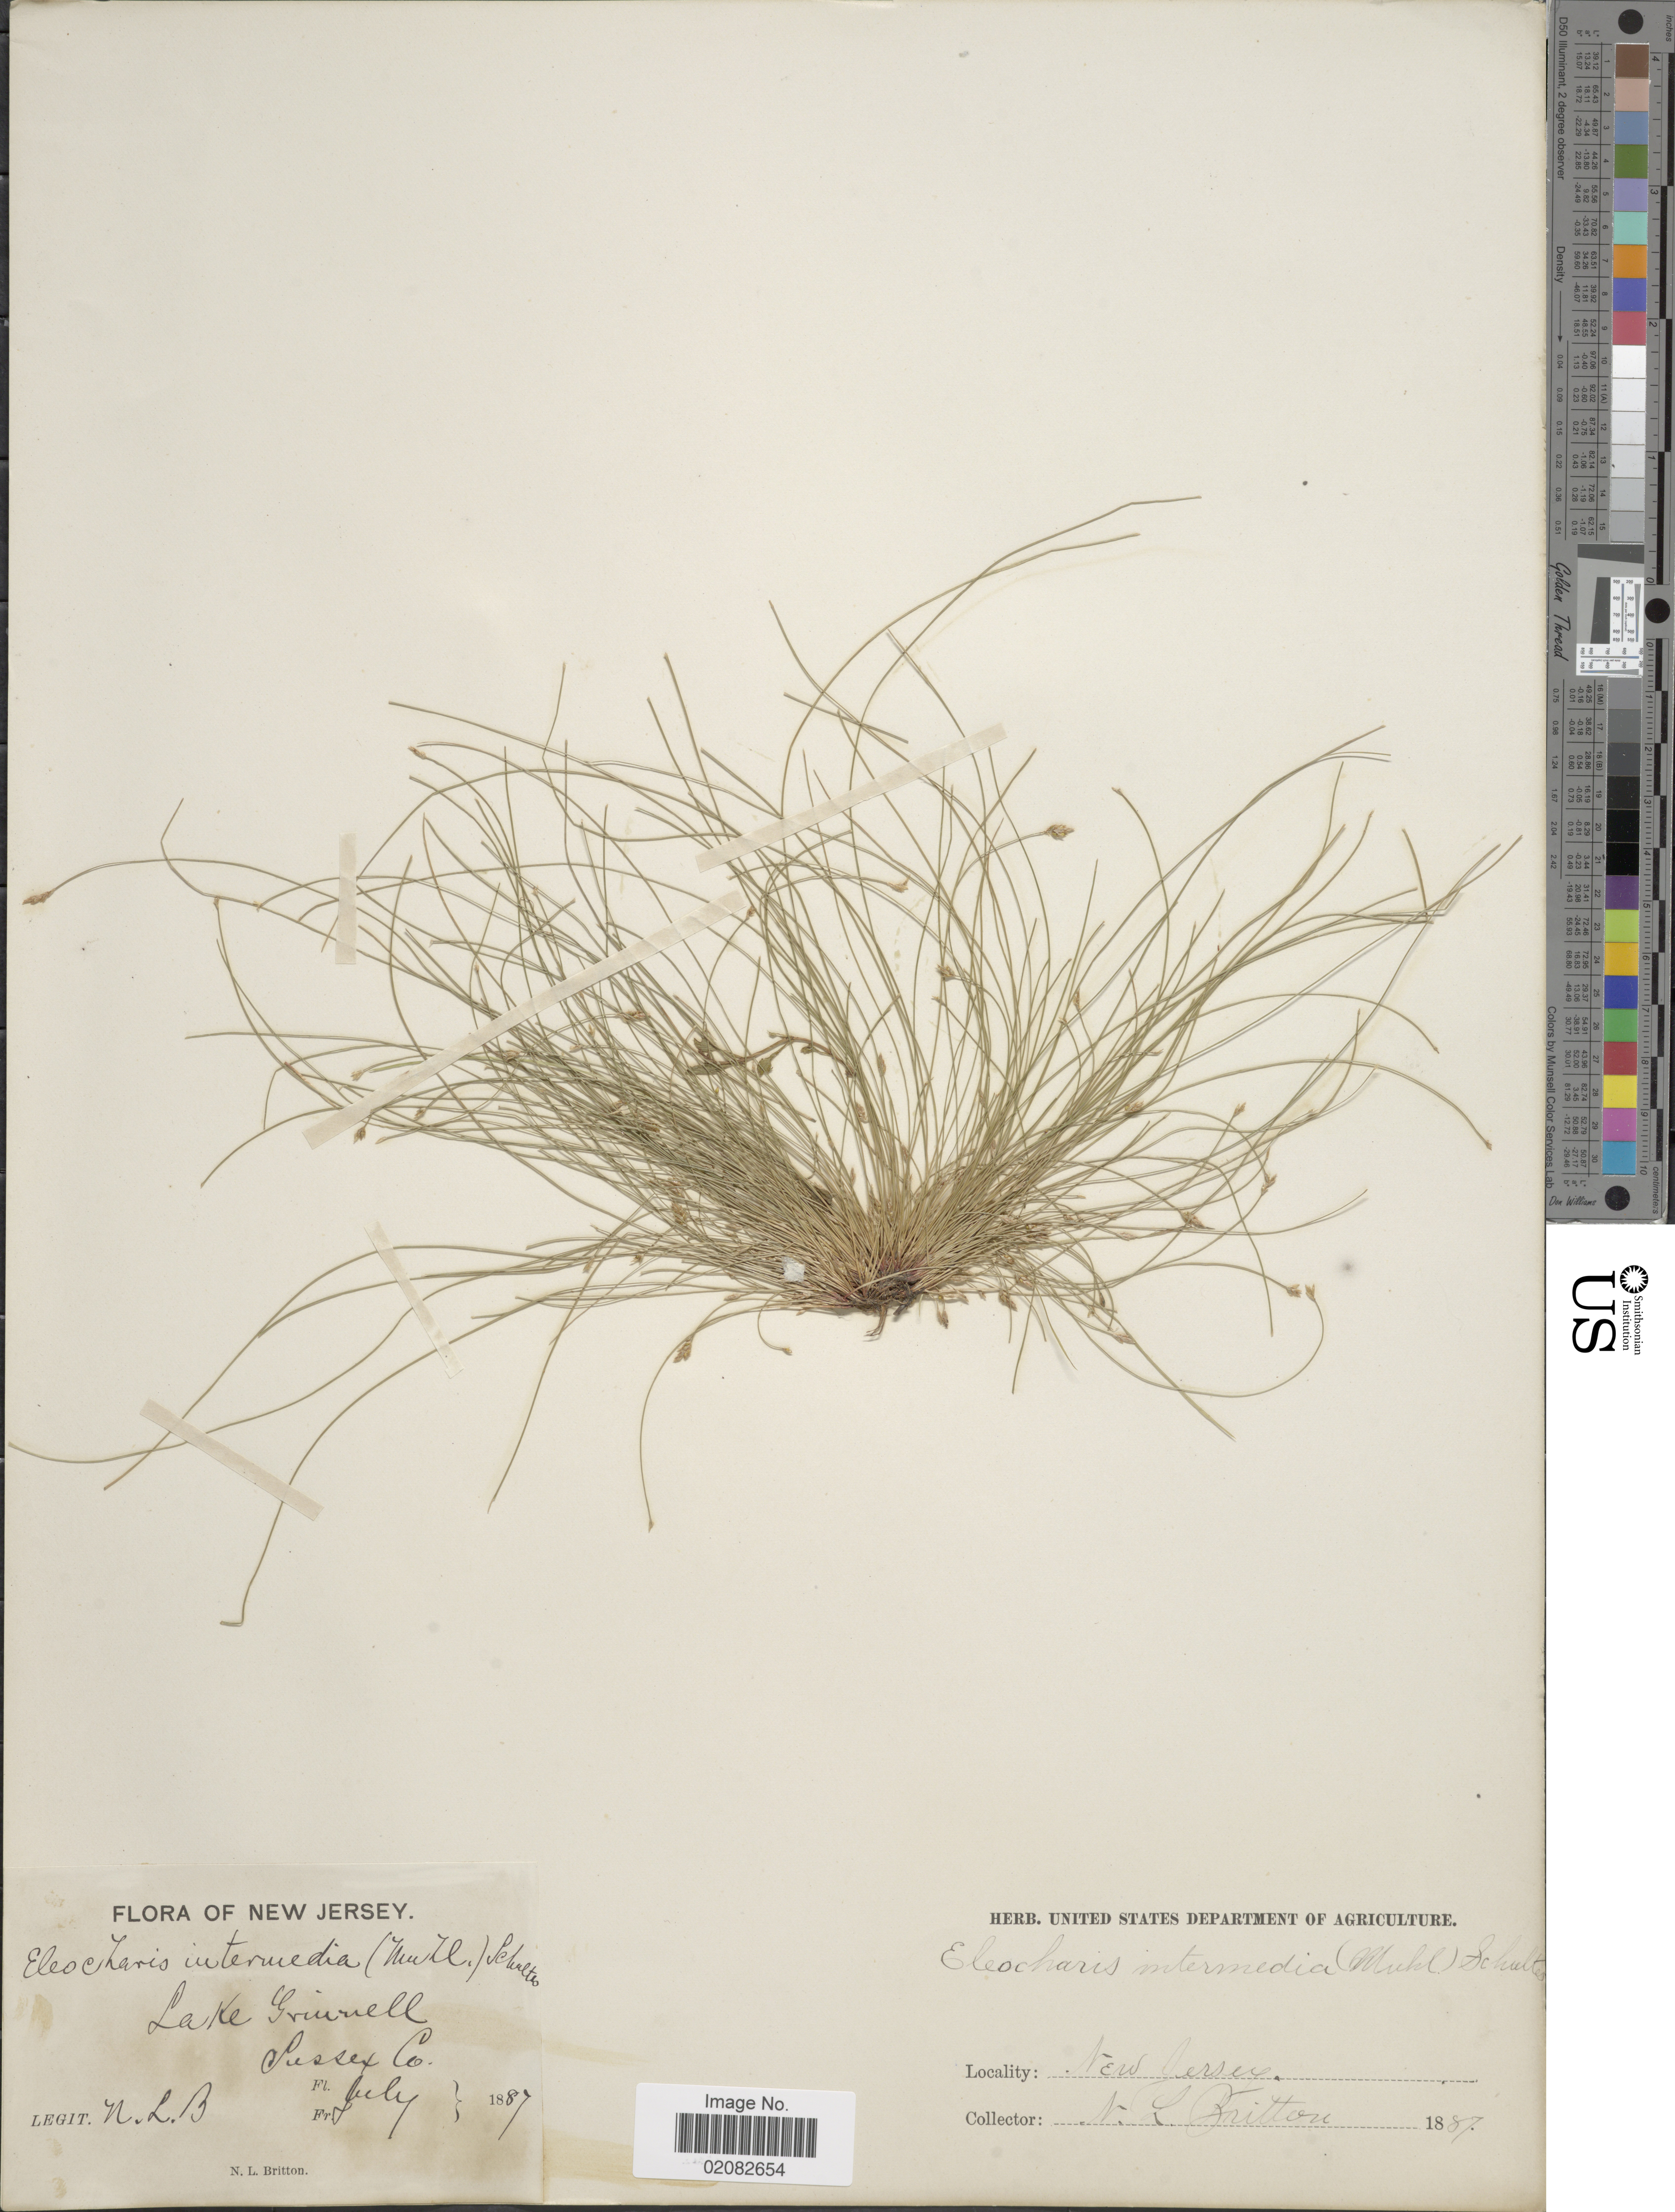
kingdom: Plantae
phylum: Tracheophyta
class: Liliopsida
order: Poales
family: Cyperaceae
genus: Eleocharis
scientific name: Eleocharis intermedia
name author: Schult.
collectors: N. Britton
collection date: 1887-07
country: United States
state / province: New Jersey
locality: Lake Grinnell, Sussex Co.